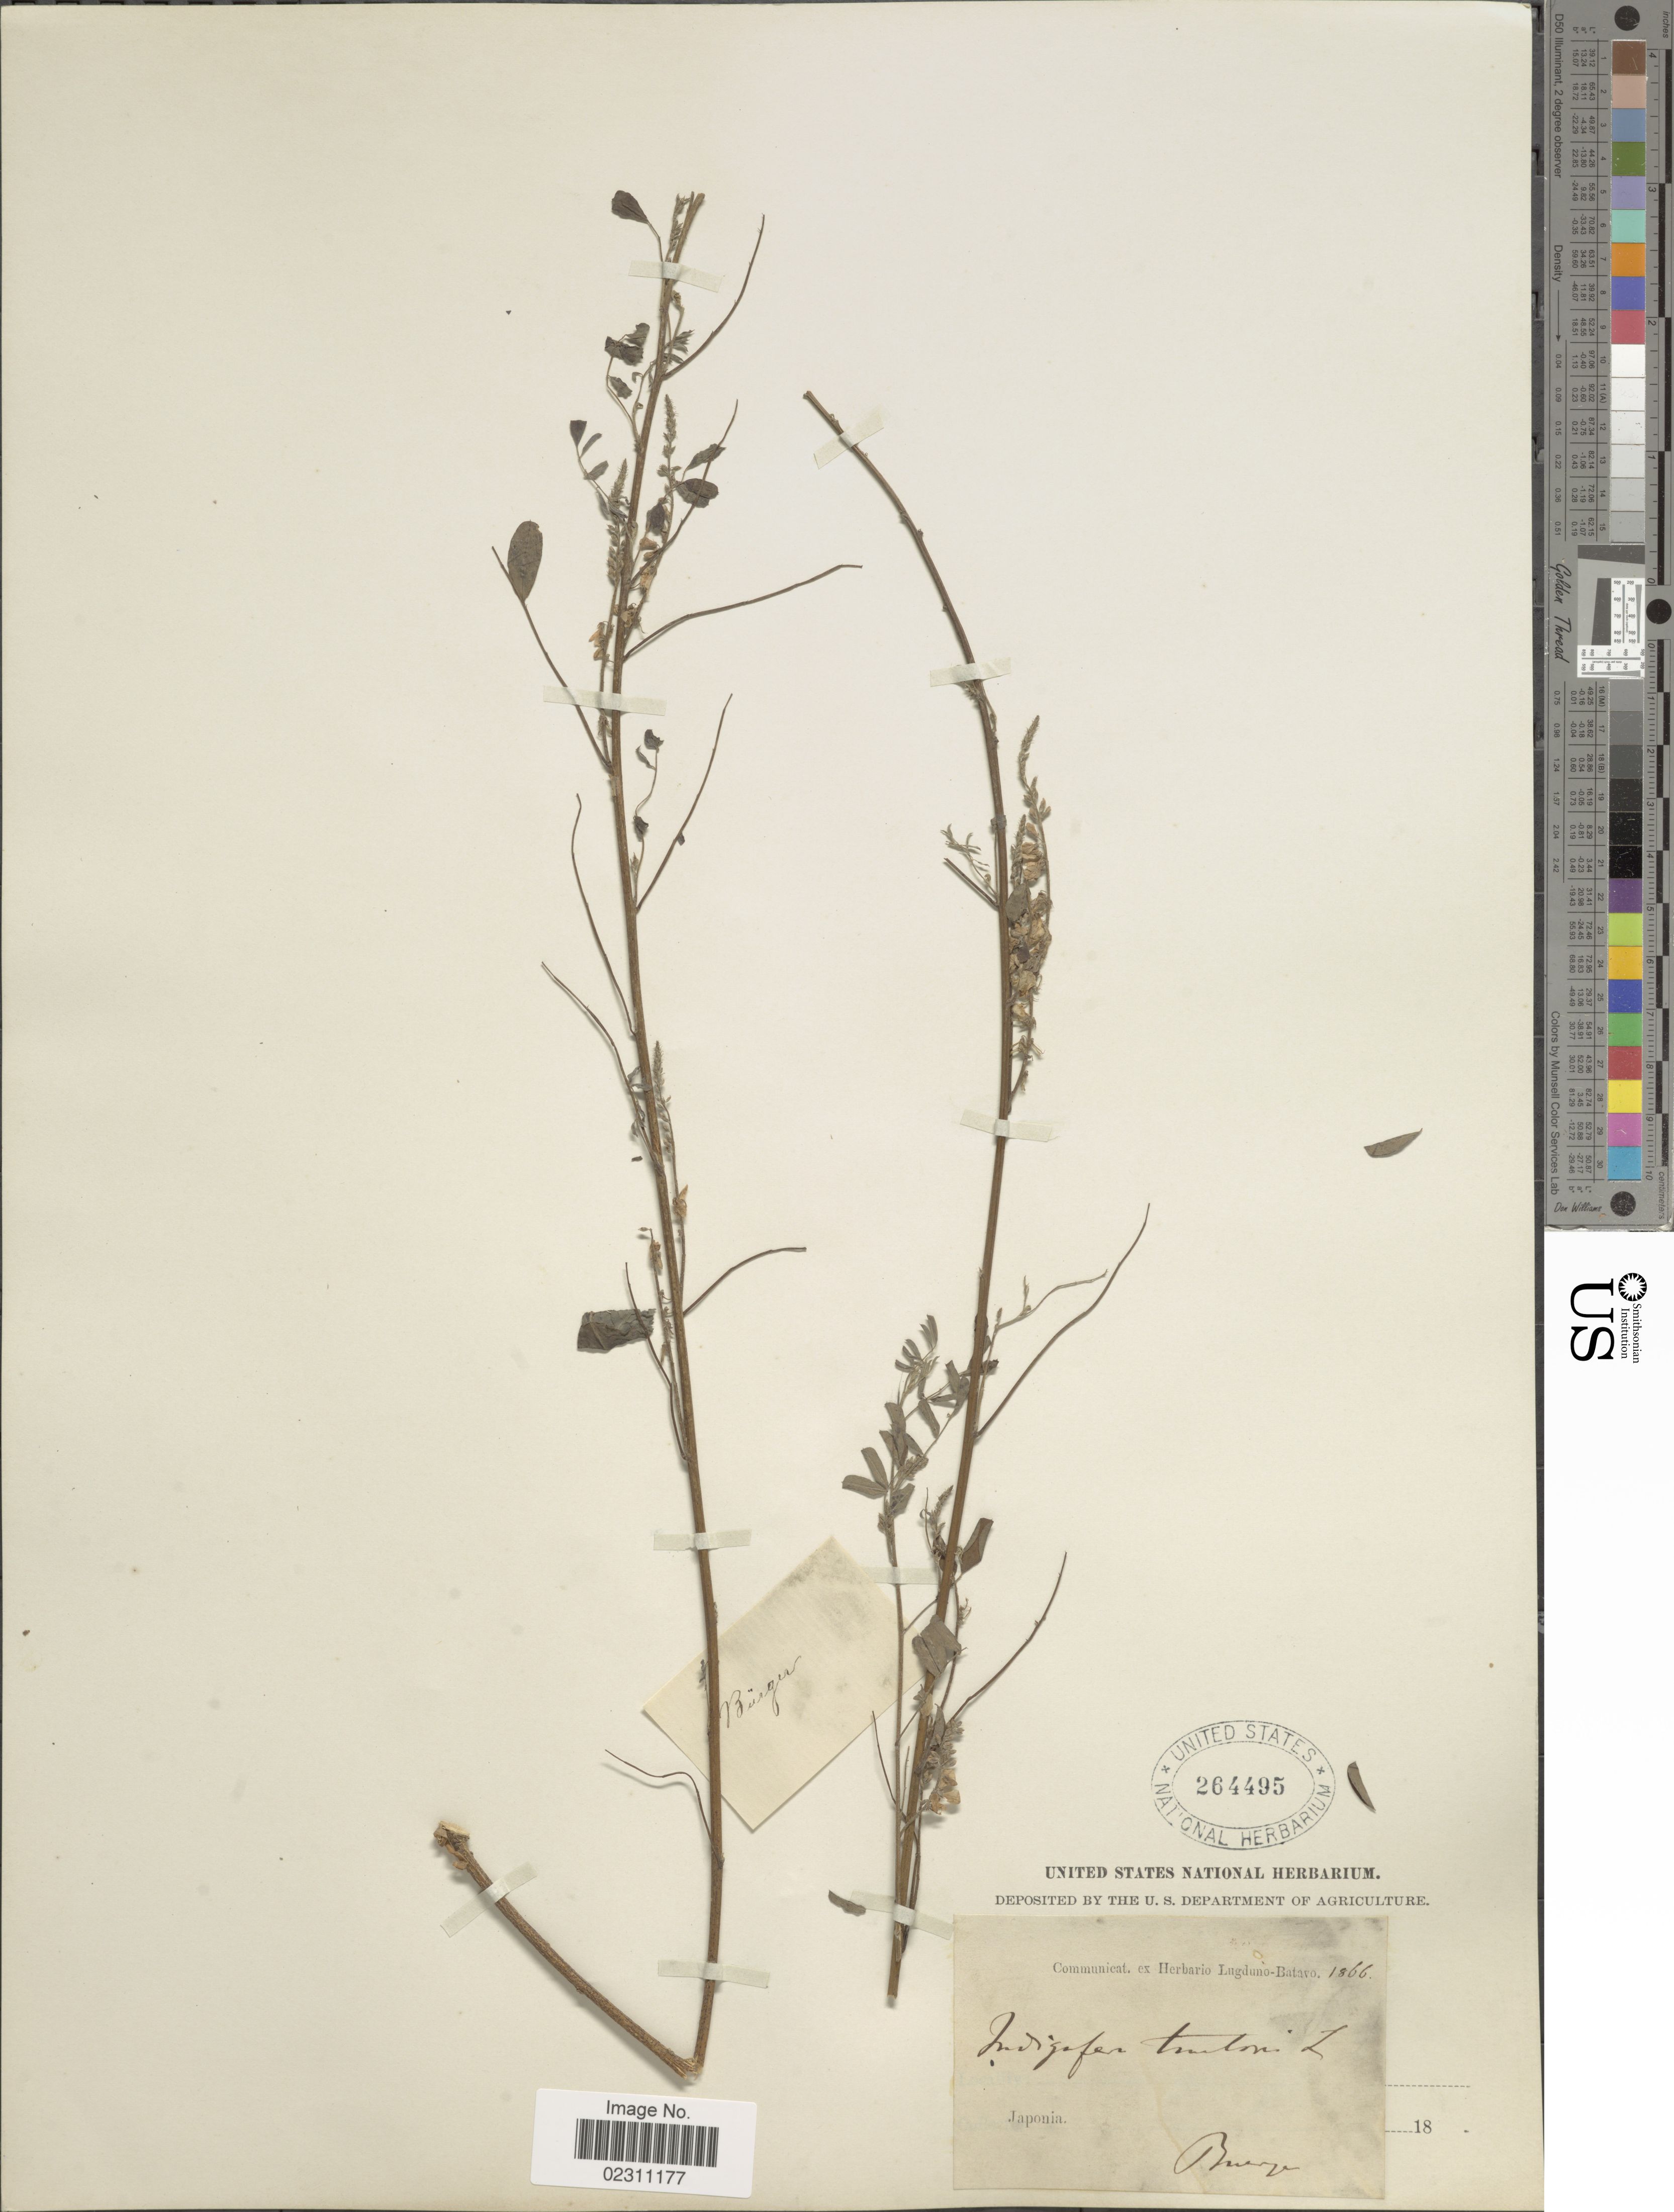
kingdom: Plantae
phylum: Tracheophyta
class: Magnoliopsida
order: Fabales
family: Fabaceae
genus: Indigofera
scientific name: Indigofera tinctoria sensu Naves non L.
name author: Naves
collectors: Buerger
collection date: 1866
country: Japan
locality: Japonia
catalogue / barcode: US 264495